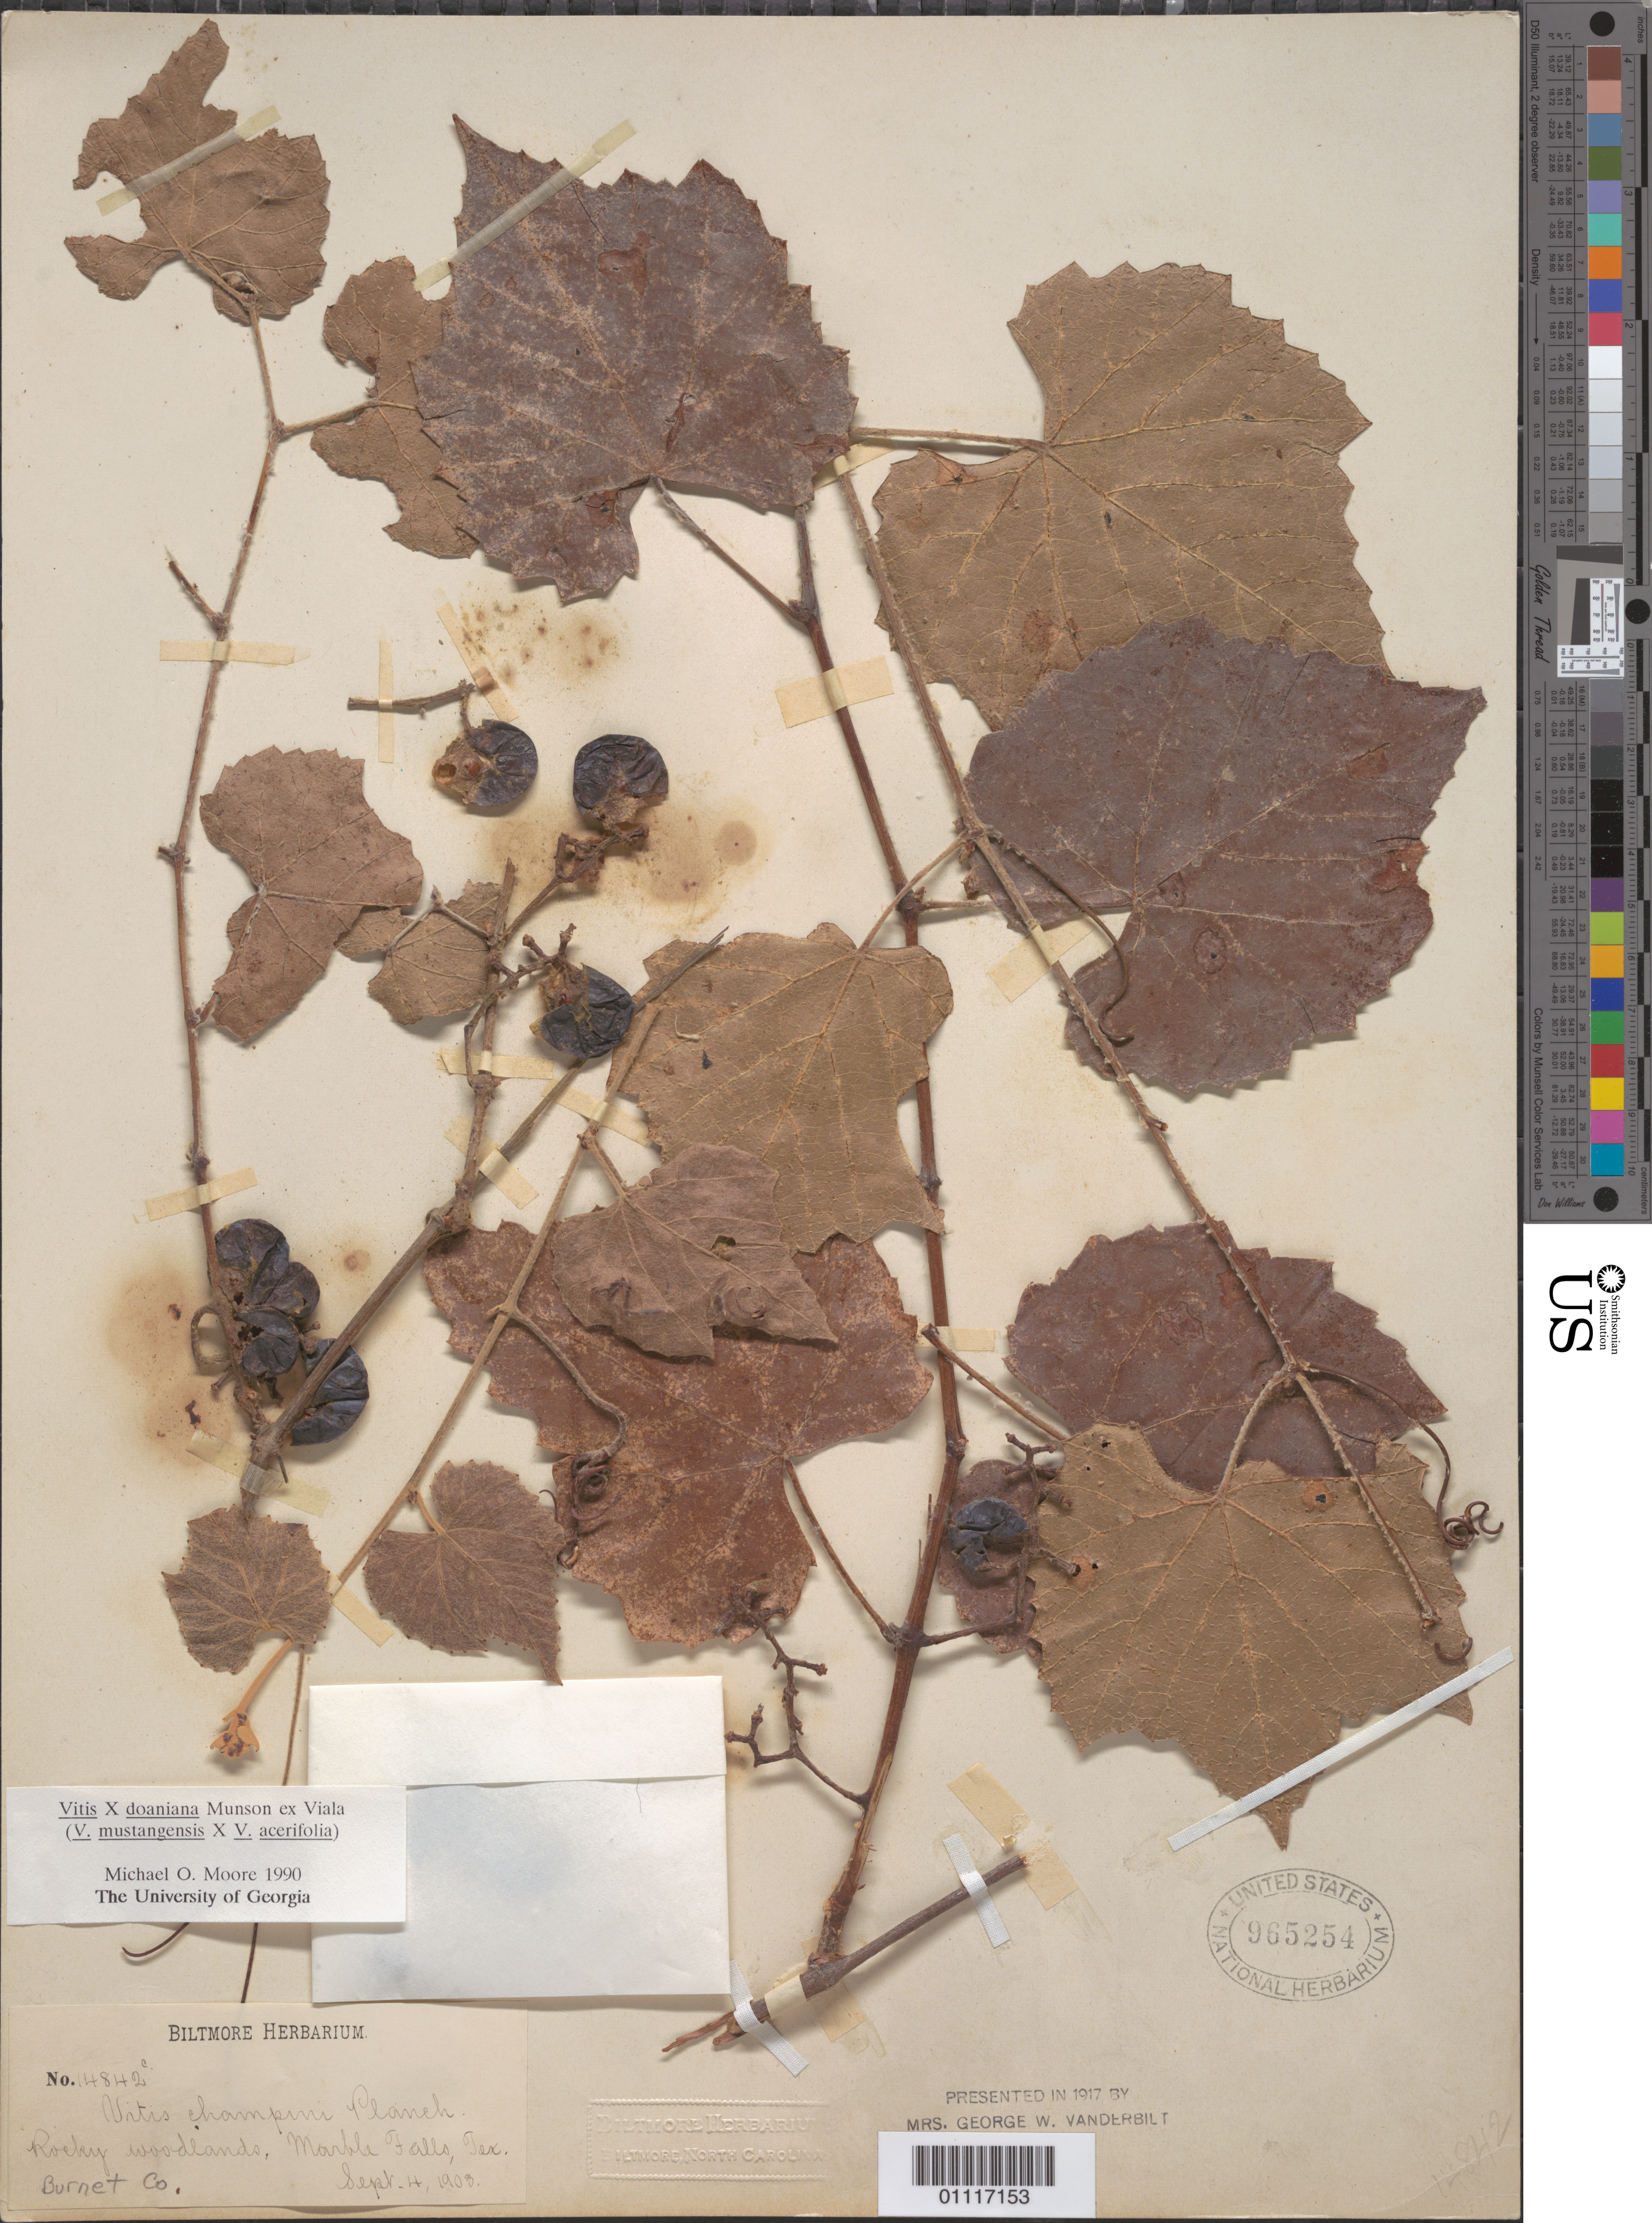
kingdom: Plantae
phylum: Tracheophyta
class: Magnoliopsida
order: Vitales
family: Vitaceae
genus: Vitis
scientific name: Vitis x doaniana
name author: Munson ex Viala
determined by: Moore, M. O.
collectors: ex herb. Biltmore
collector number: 14842c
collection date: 1908-09-04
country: United States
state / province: Texas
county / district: Burnet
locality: Marble Falls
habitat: Rocky woodlands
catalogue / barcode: US 965254